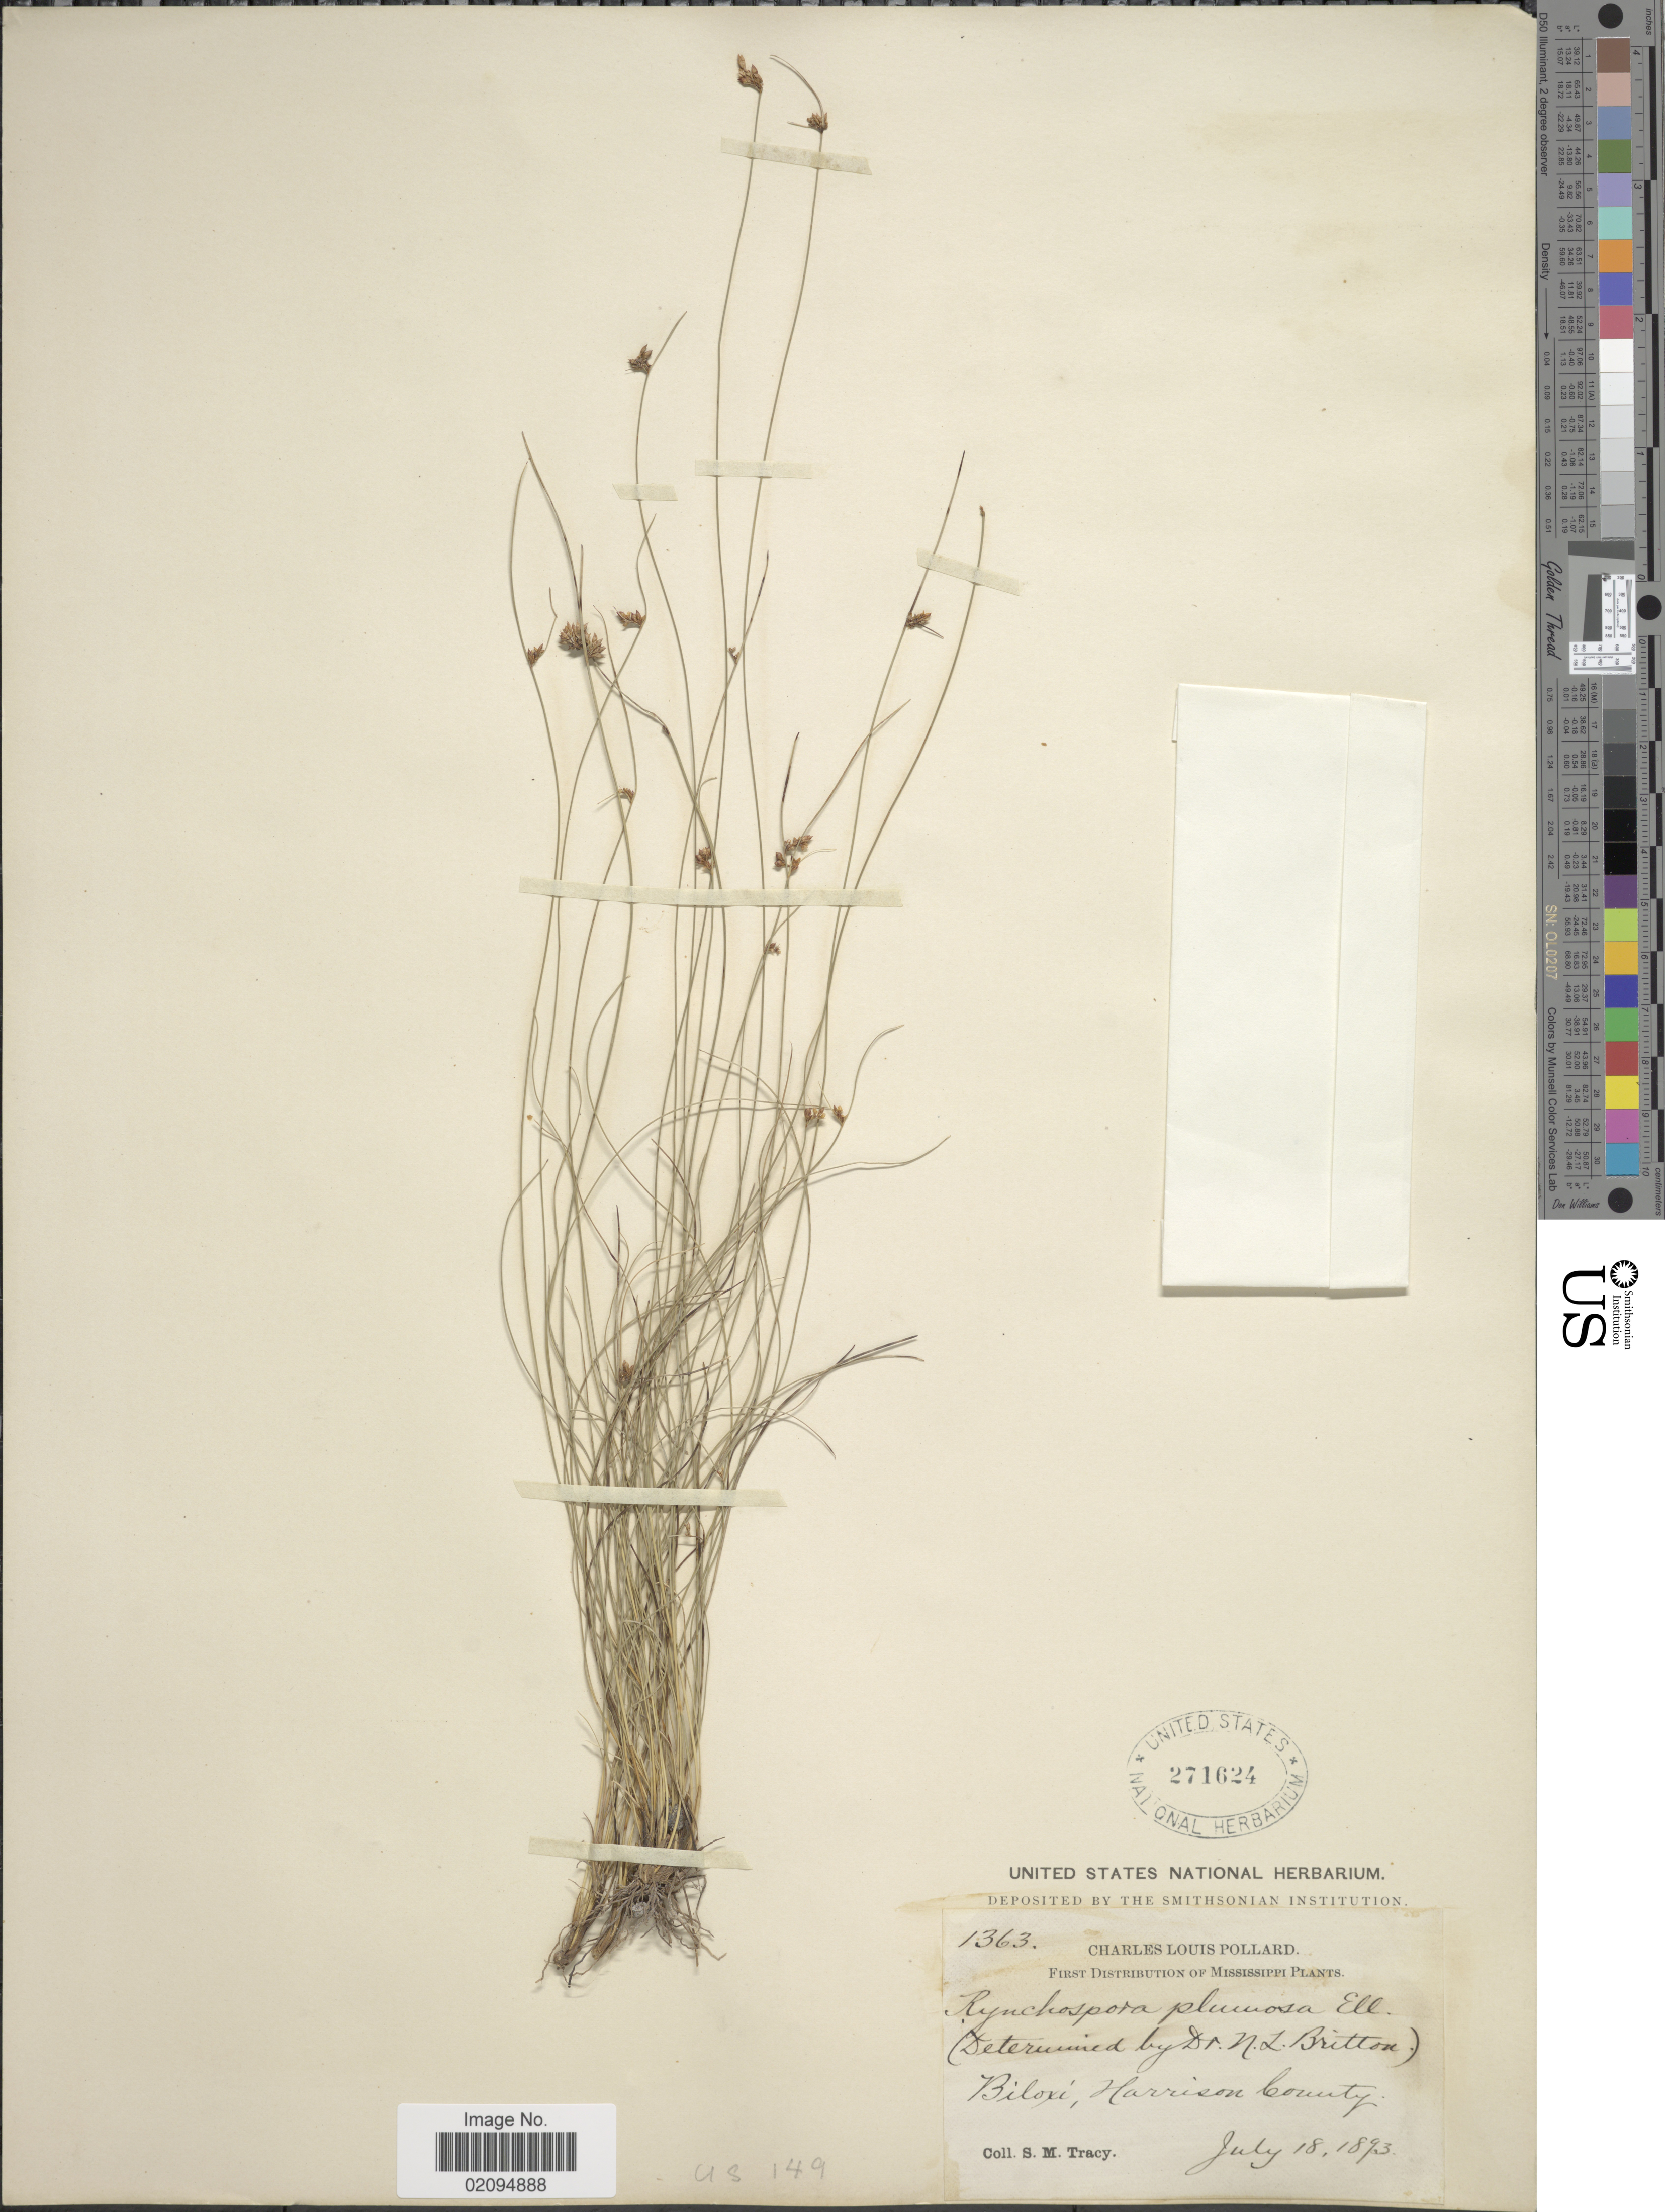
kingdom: Plantae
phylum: Tracheophyta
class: Liliopsida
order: Poales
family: Cyperaceae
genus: Rhynchospora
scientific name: Rhynchospora plumosa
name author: Elliott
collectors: S. M. Tracy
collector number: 1363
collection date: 1893-07-18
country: United States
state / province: Mississippi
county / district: Harrison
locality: Biloxi, Harrison County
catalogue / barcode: US 271624